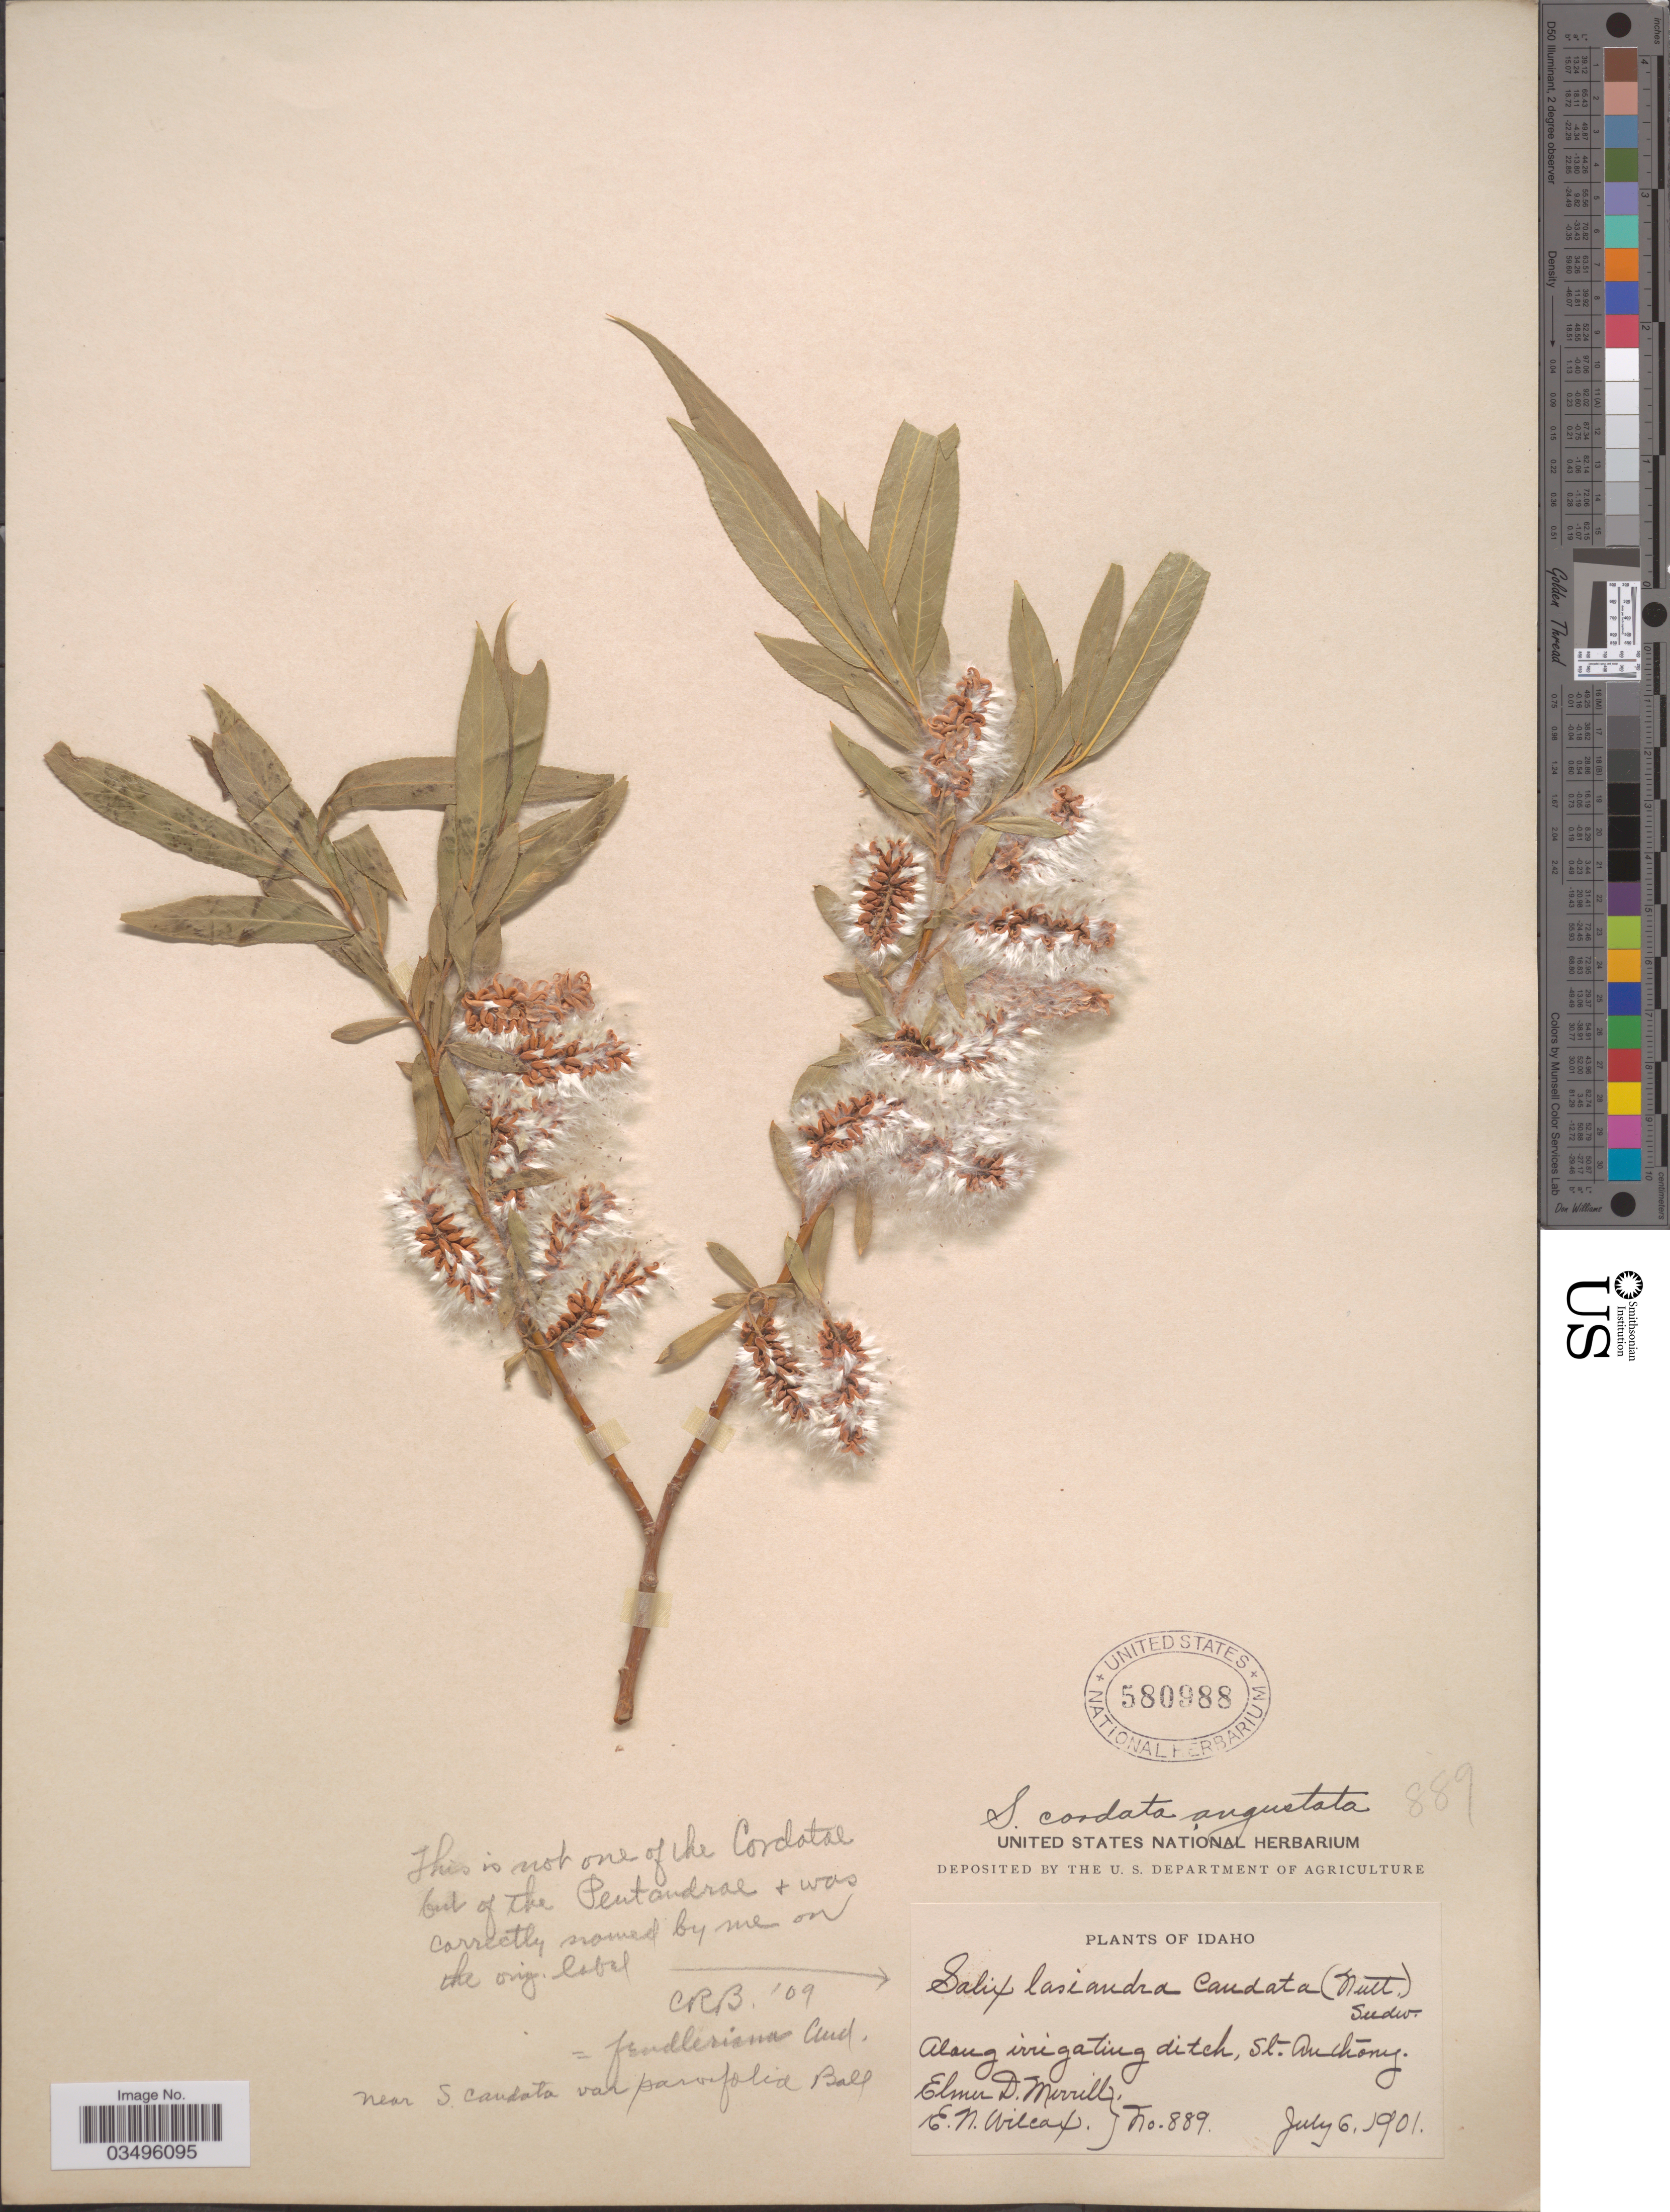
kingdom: Plantae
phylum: Tracheophyta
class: Magnoliopsida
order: Malpighiales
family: Salicaceae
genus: Salix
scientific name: Salix caudata var. parvifolia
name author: C.R. Ball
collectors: E. D. Merrill & E. Wilcox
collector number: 889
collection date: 1901-07-06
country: United States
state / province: Idaho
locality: Along irrigating ditch, St. Anthony.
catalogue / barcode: US 580988